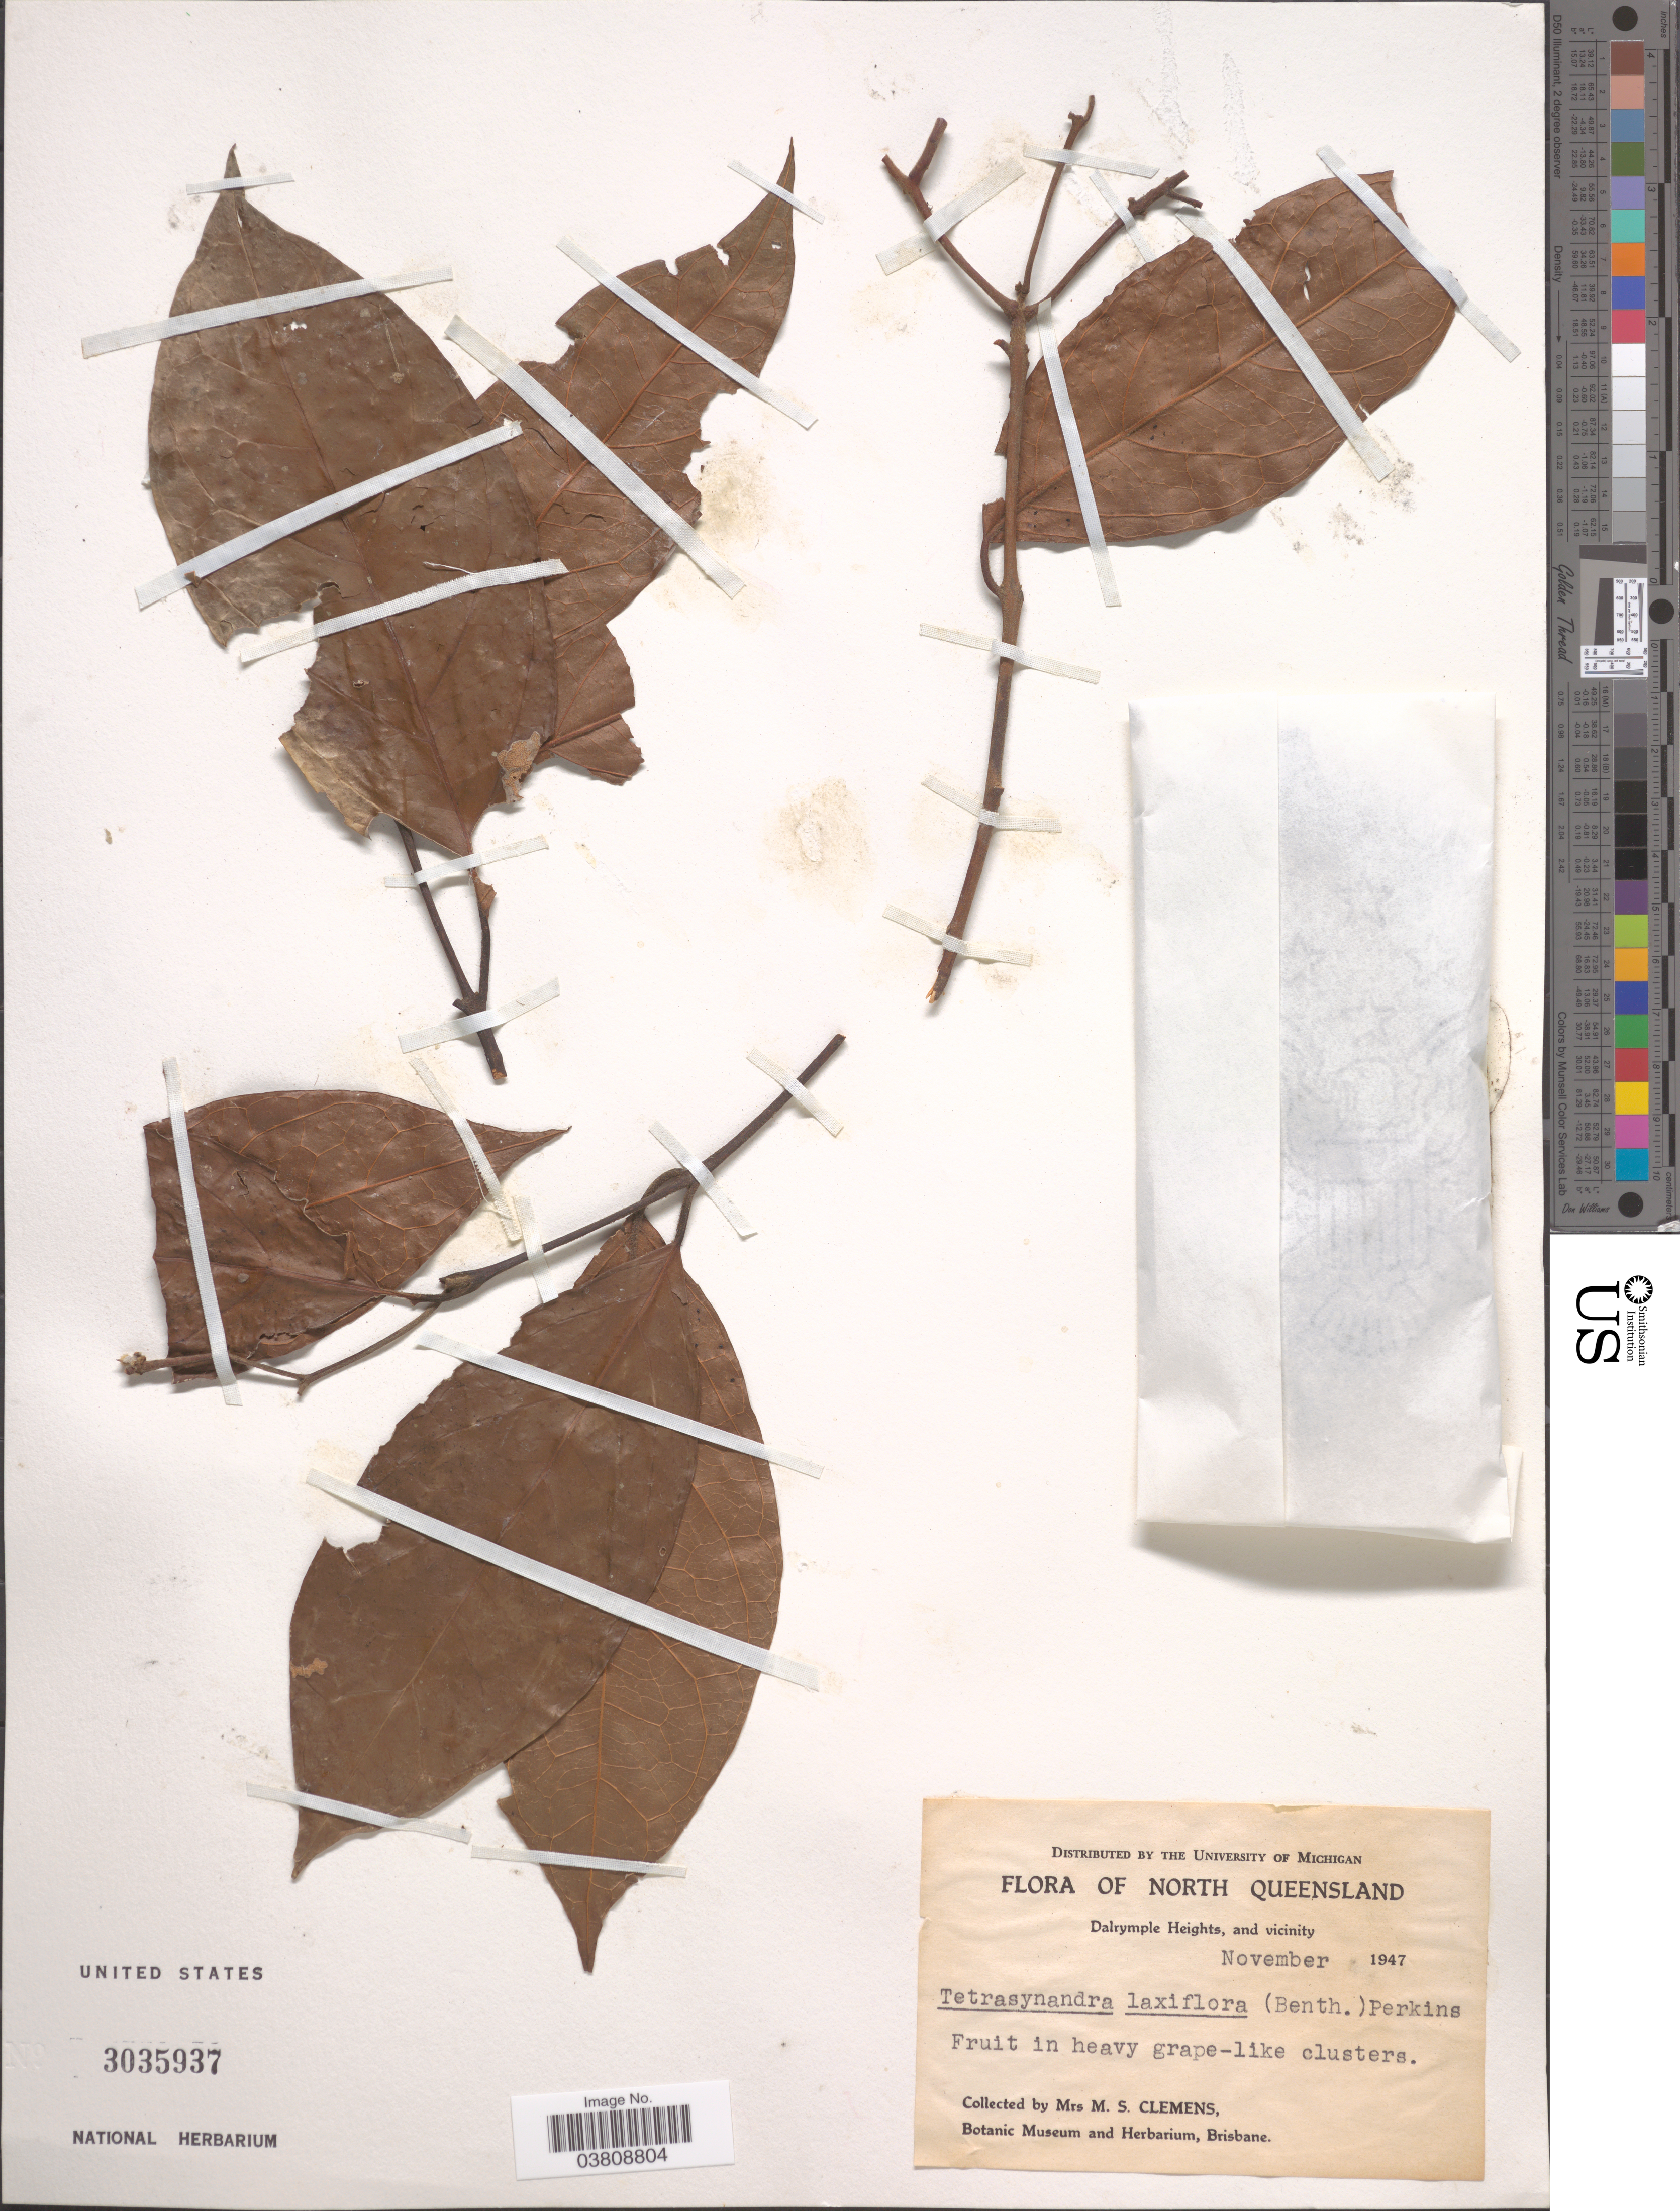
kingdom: Plantae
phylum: Tracheophyta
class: Magnoliopsida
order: Laurales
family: Monimiaceae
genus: Tetrasynandra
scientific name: Tetrasynandra laxiflora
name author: Perkins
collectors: M. S. Clemens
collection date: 1947-11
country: Australia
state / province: Queensland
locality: North Queensland. Dalrymple Heights, and vicinity.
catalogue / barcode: US 3035937